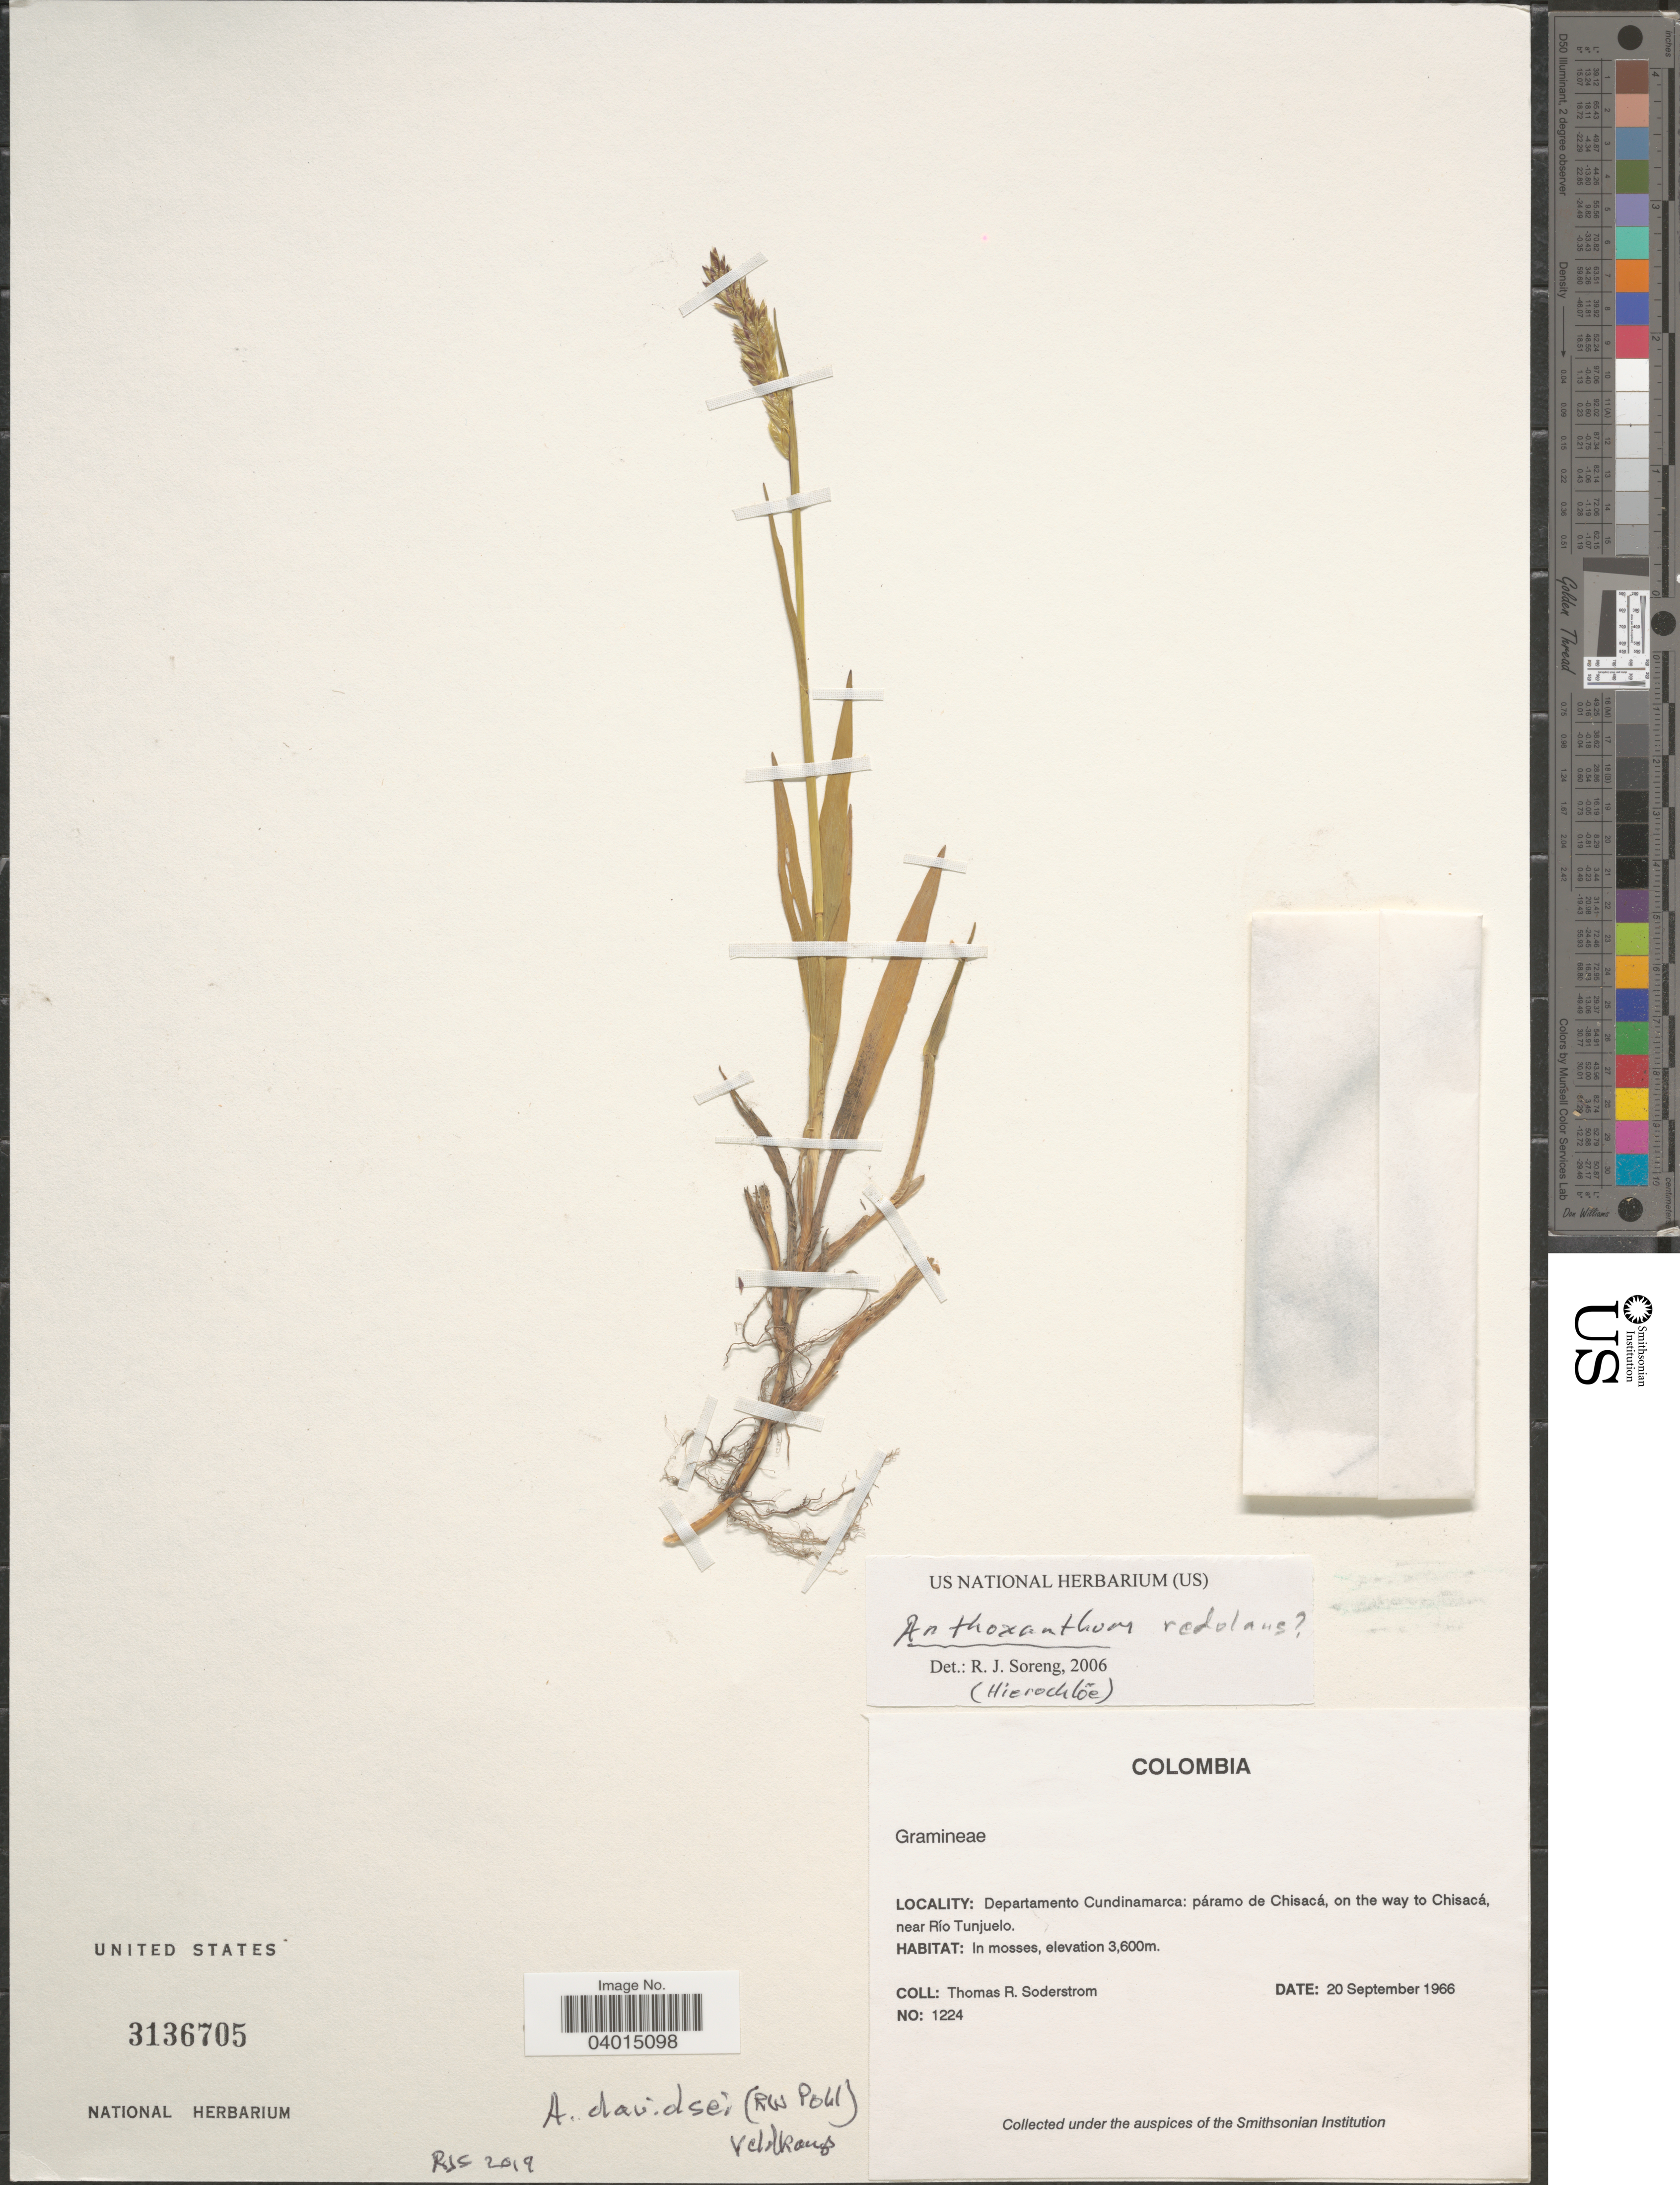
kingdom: Plantae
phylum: Tracheophyta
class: Liliopsida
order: Poales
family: Poaceae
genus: Anthoxanthum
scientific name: Anthoxanthum davidsei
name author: (R.W. Pohl) Veldkamp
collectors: T. R. Soderstrom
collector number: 1224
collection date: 1966-09-20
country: Colombia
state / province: Cundinamarca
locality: Departamento Cundinamarca: páramo de Chisacá, on the way to Chisacá, near Río Tunjuelo.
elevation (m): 3600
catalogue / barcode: US 3136705